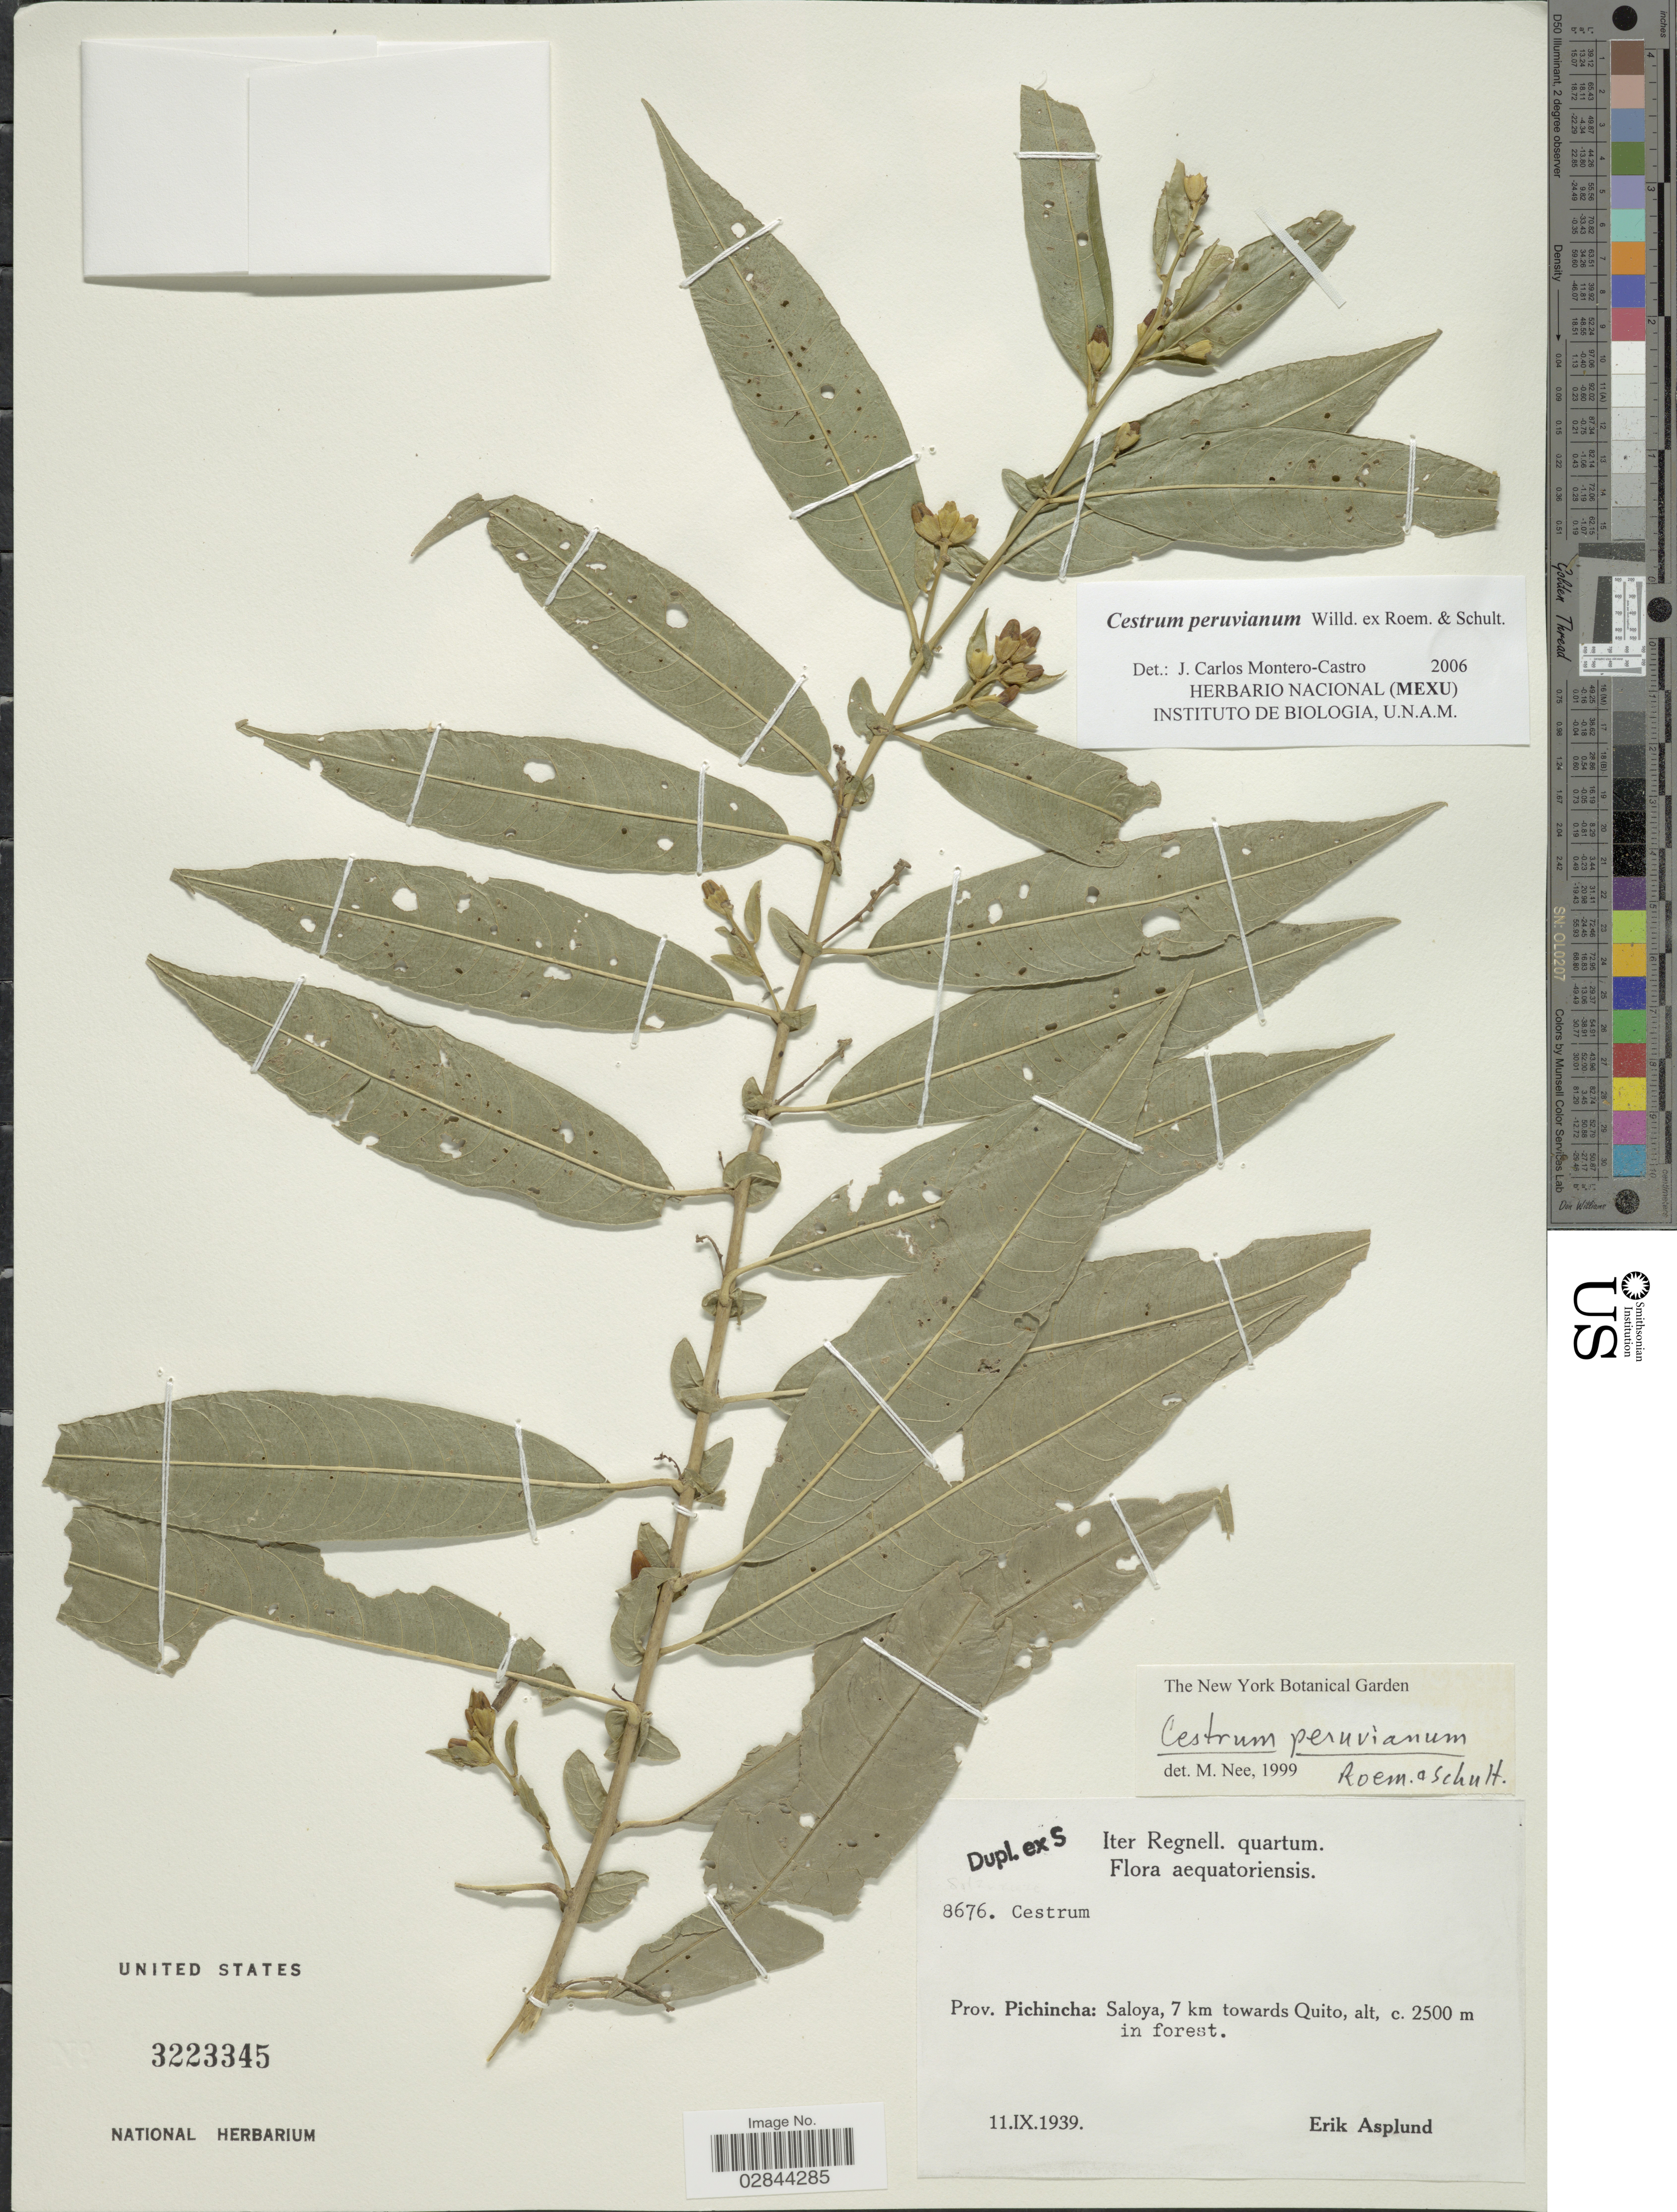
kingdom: Plantae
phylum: Tracheophyta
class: Magnoliopsida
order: Solanales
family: Solanaceae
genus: Cestrum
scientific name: Cestrum affine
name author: Kunth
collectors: E. Asplund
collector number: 8676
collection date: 1939-09-11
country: Ecuador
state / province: Pichincha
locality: Saloya, 7 km towards Quito.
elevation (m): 2500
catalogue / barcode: US 3223345